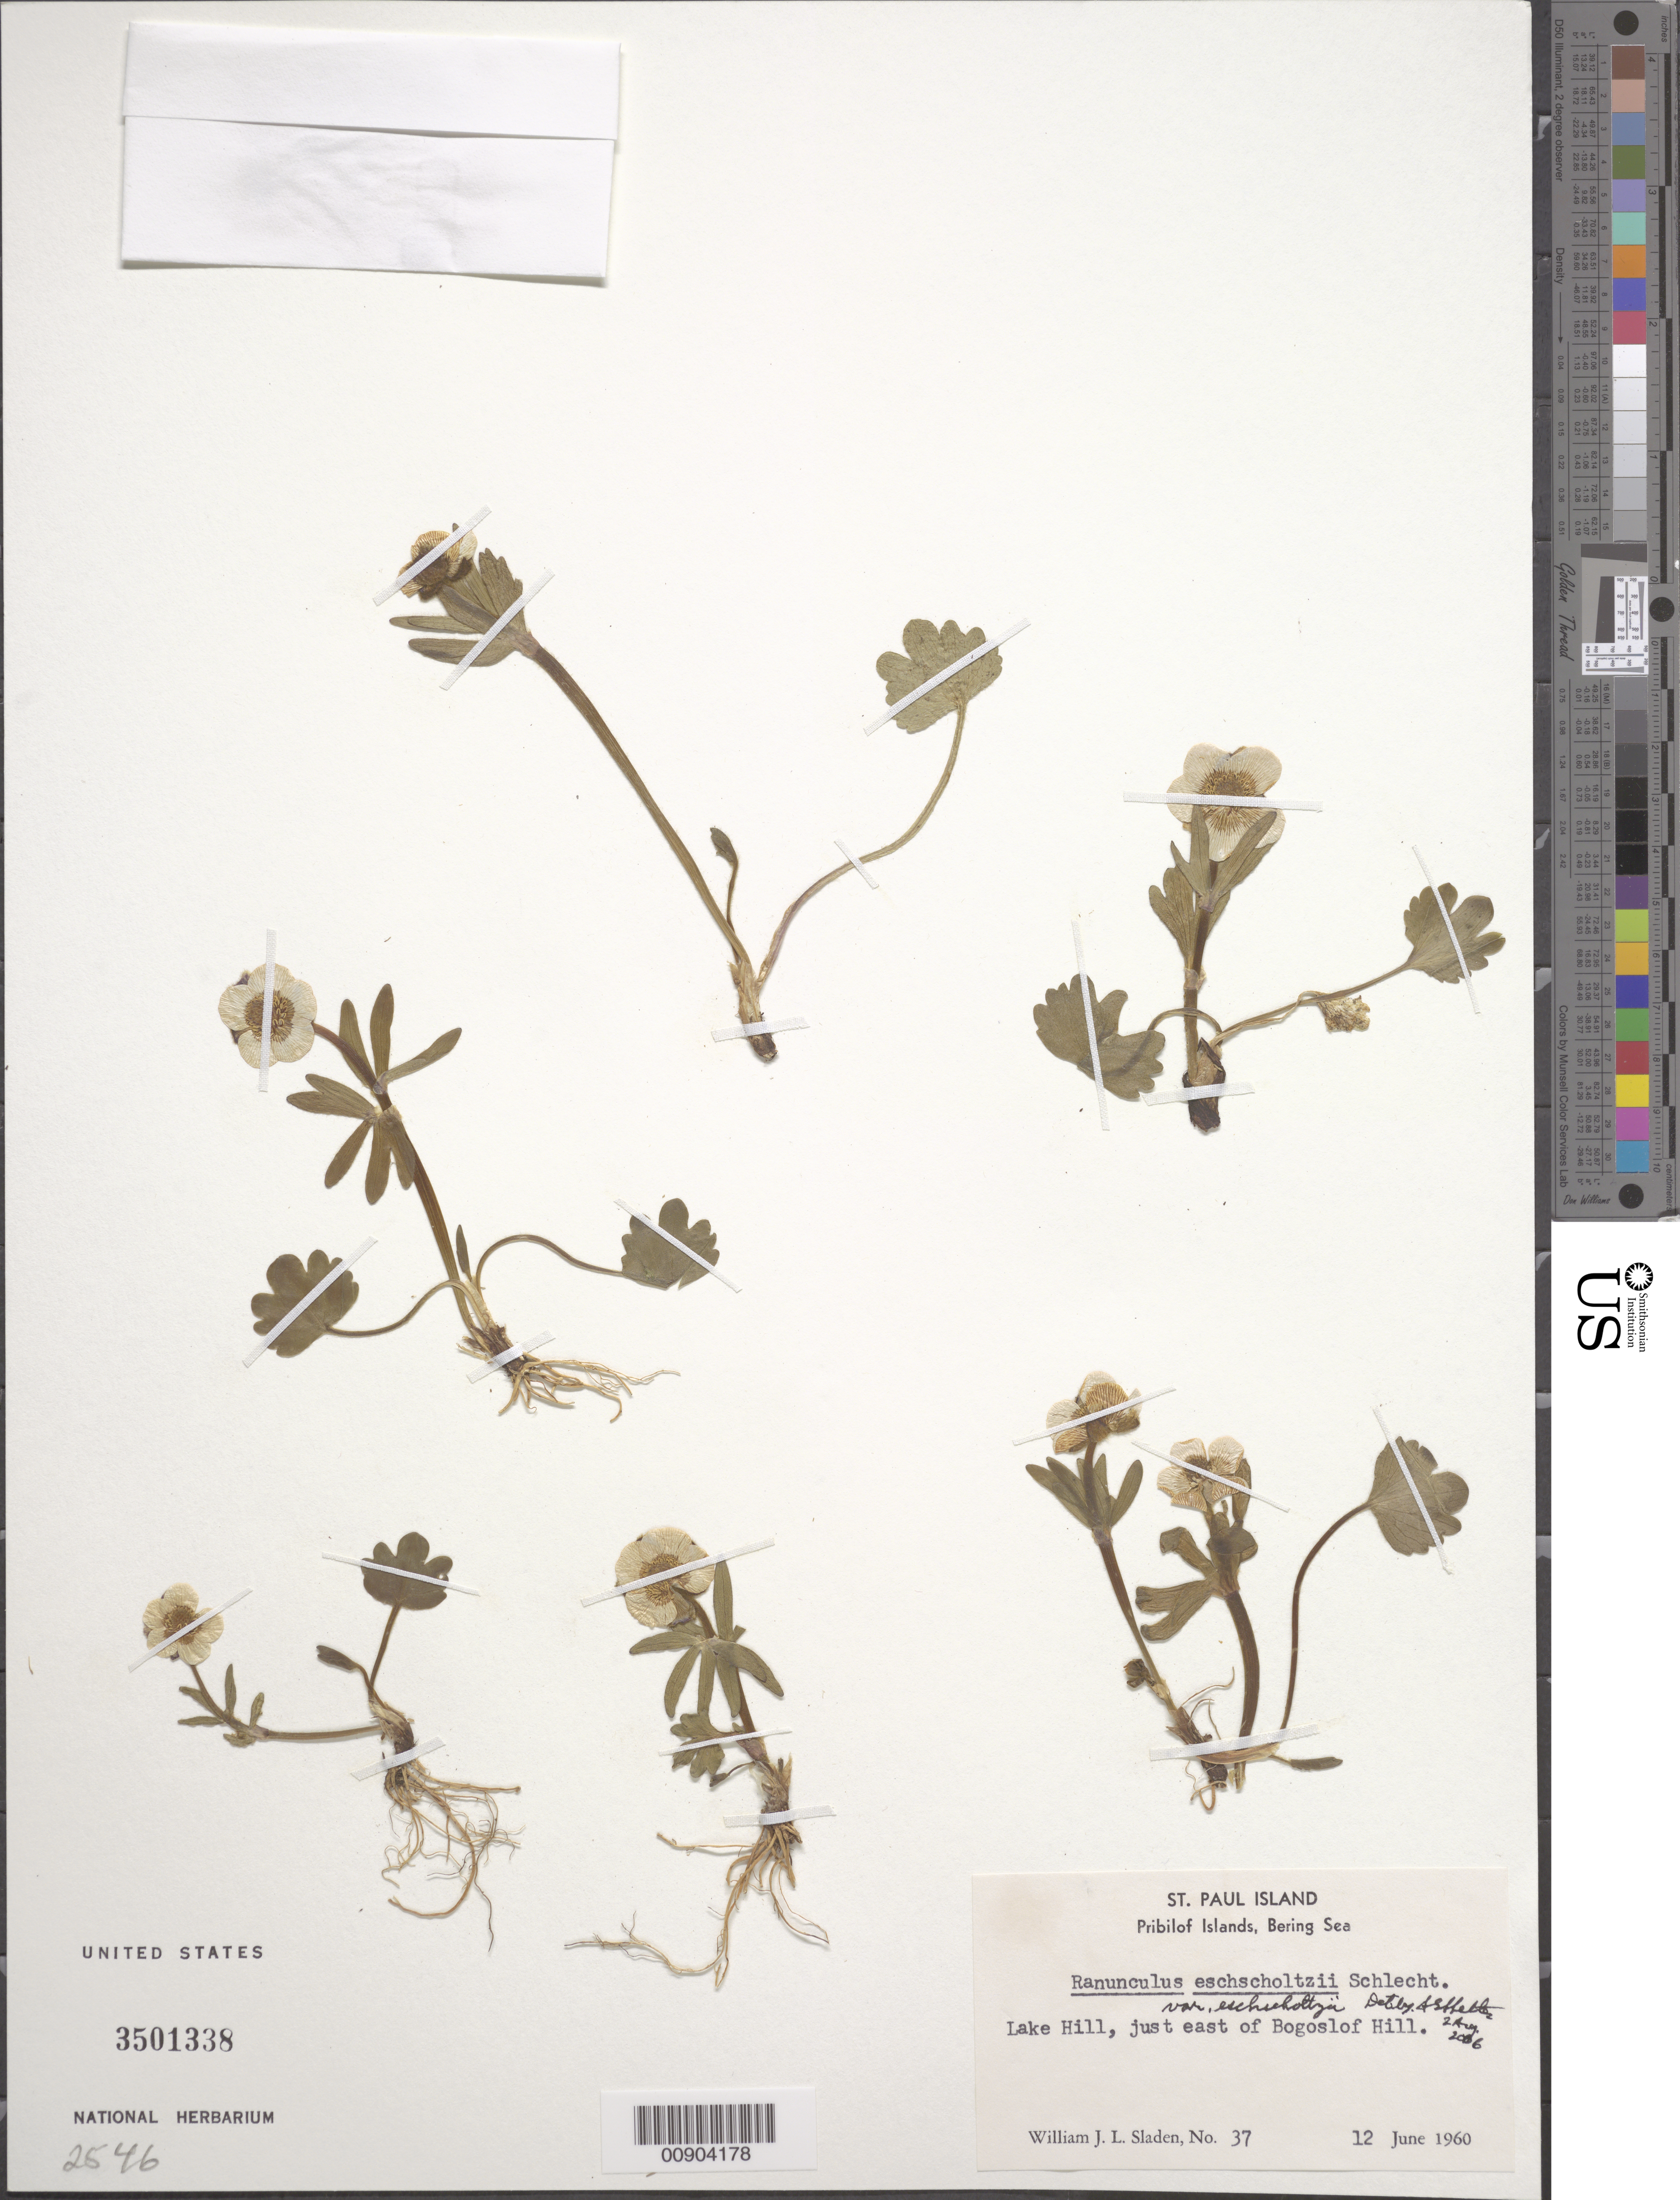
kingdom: Plantae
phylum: Tracheophyta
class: Magnoliopsida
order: Ranunculales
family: Ranunculaceae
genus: Ranunculus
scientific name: Ranunculus eschscholtzii var. eschscholtzii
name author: Schltdl.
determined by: Shetler, Stanwyn G., (US), NMNH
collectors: W. Sladen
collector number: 37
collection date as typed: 12 Jun 1960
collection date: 1960-06-12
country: United States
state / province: Alaska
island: St. Paul Island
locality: Lake Hill, just east of Bogoslof Hill., Bering Sea, Pribilof Islands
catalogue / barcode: US 3501338